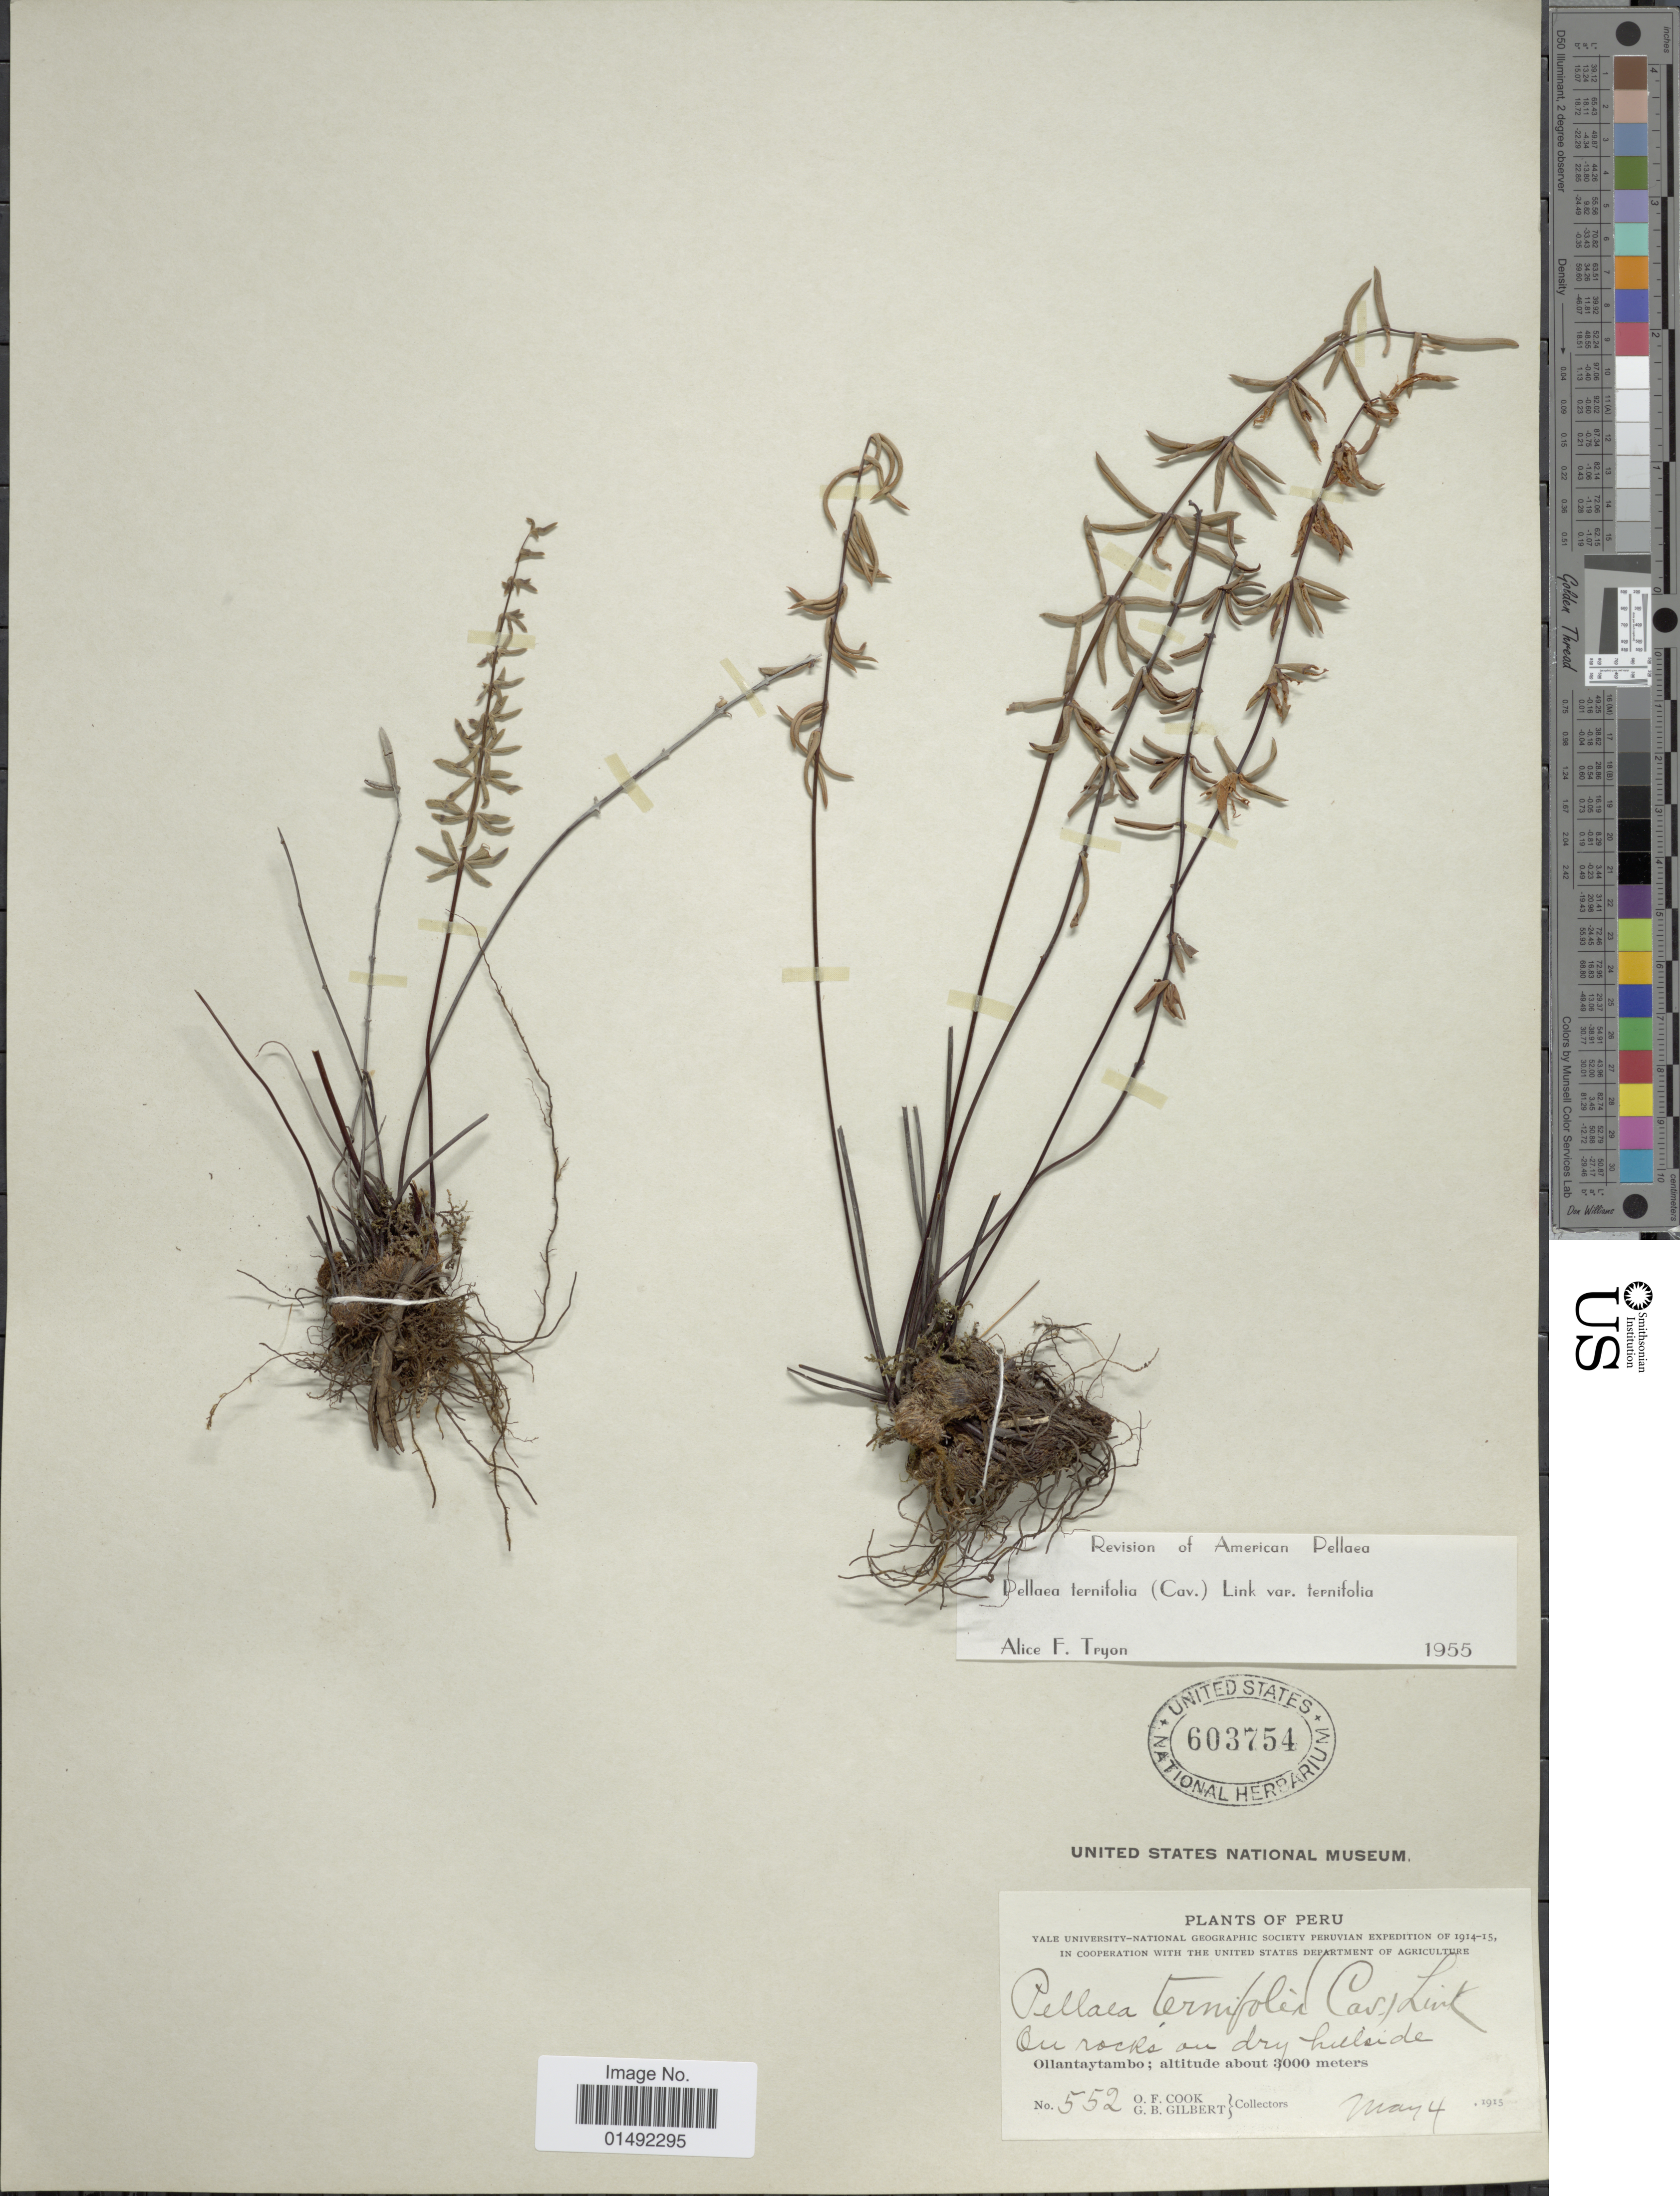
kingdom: Plantae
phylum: Tracheophyta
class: Polypodiopsida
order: Polypodiales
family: Pteridaceae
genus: Pellaea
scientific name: Pellaea ternifolia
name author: (Cav.) Link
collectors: O. F. Cook & G. B. Gilbert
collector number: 552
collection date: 1915-05-04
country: Peru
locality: On ocks on dry hillside, Ollantaytambo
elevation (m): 3000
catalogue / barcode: US 603754